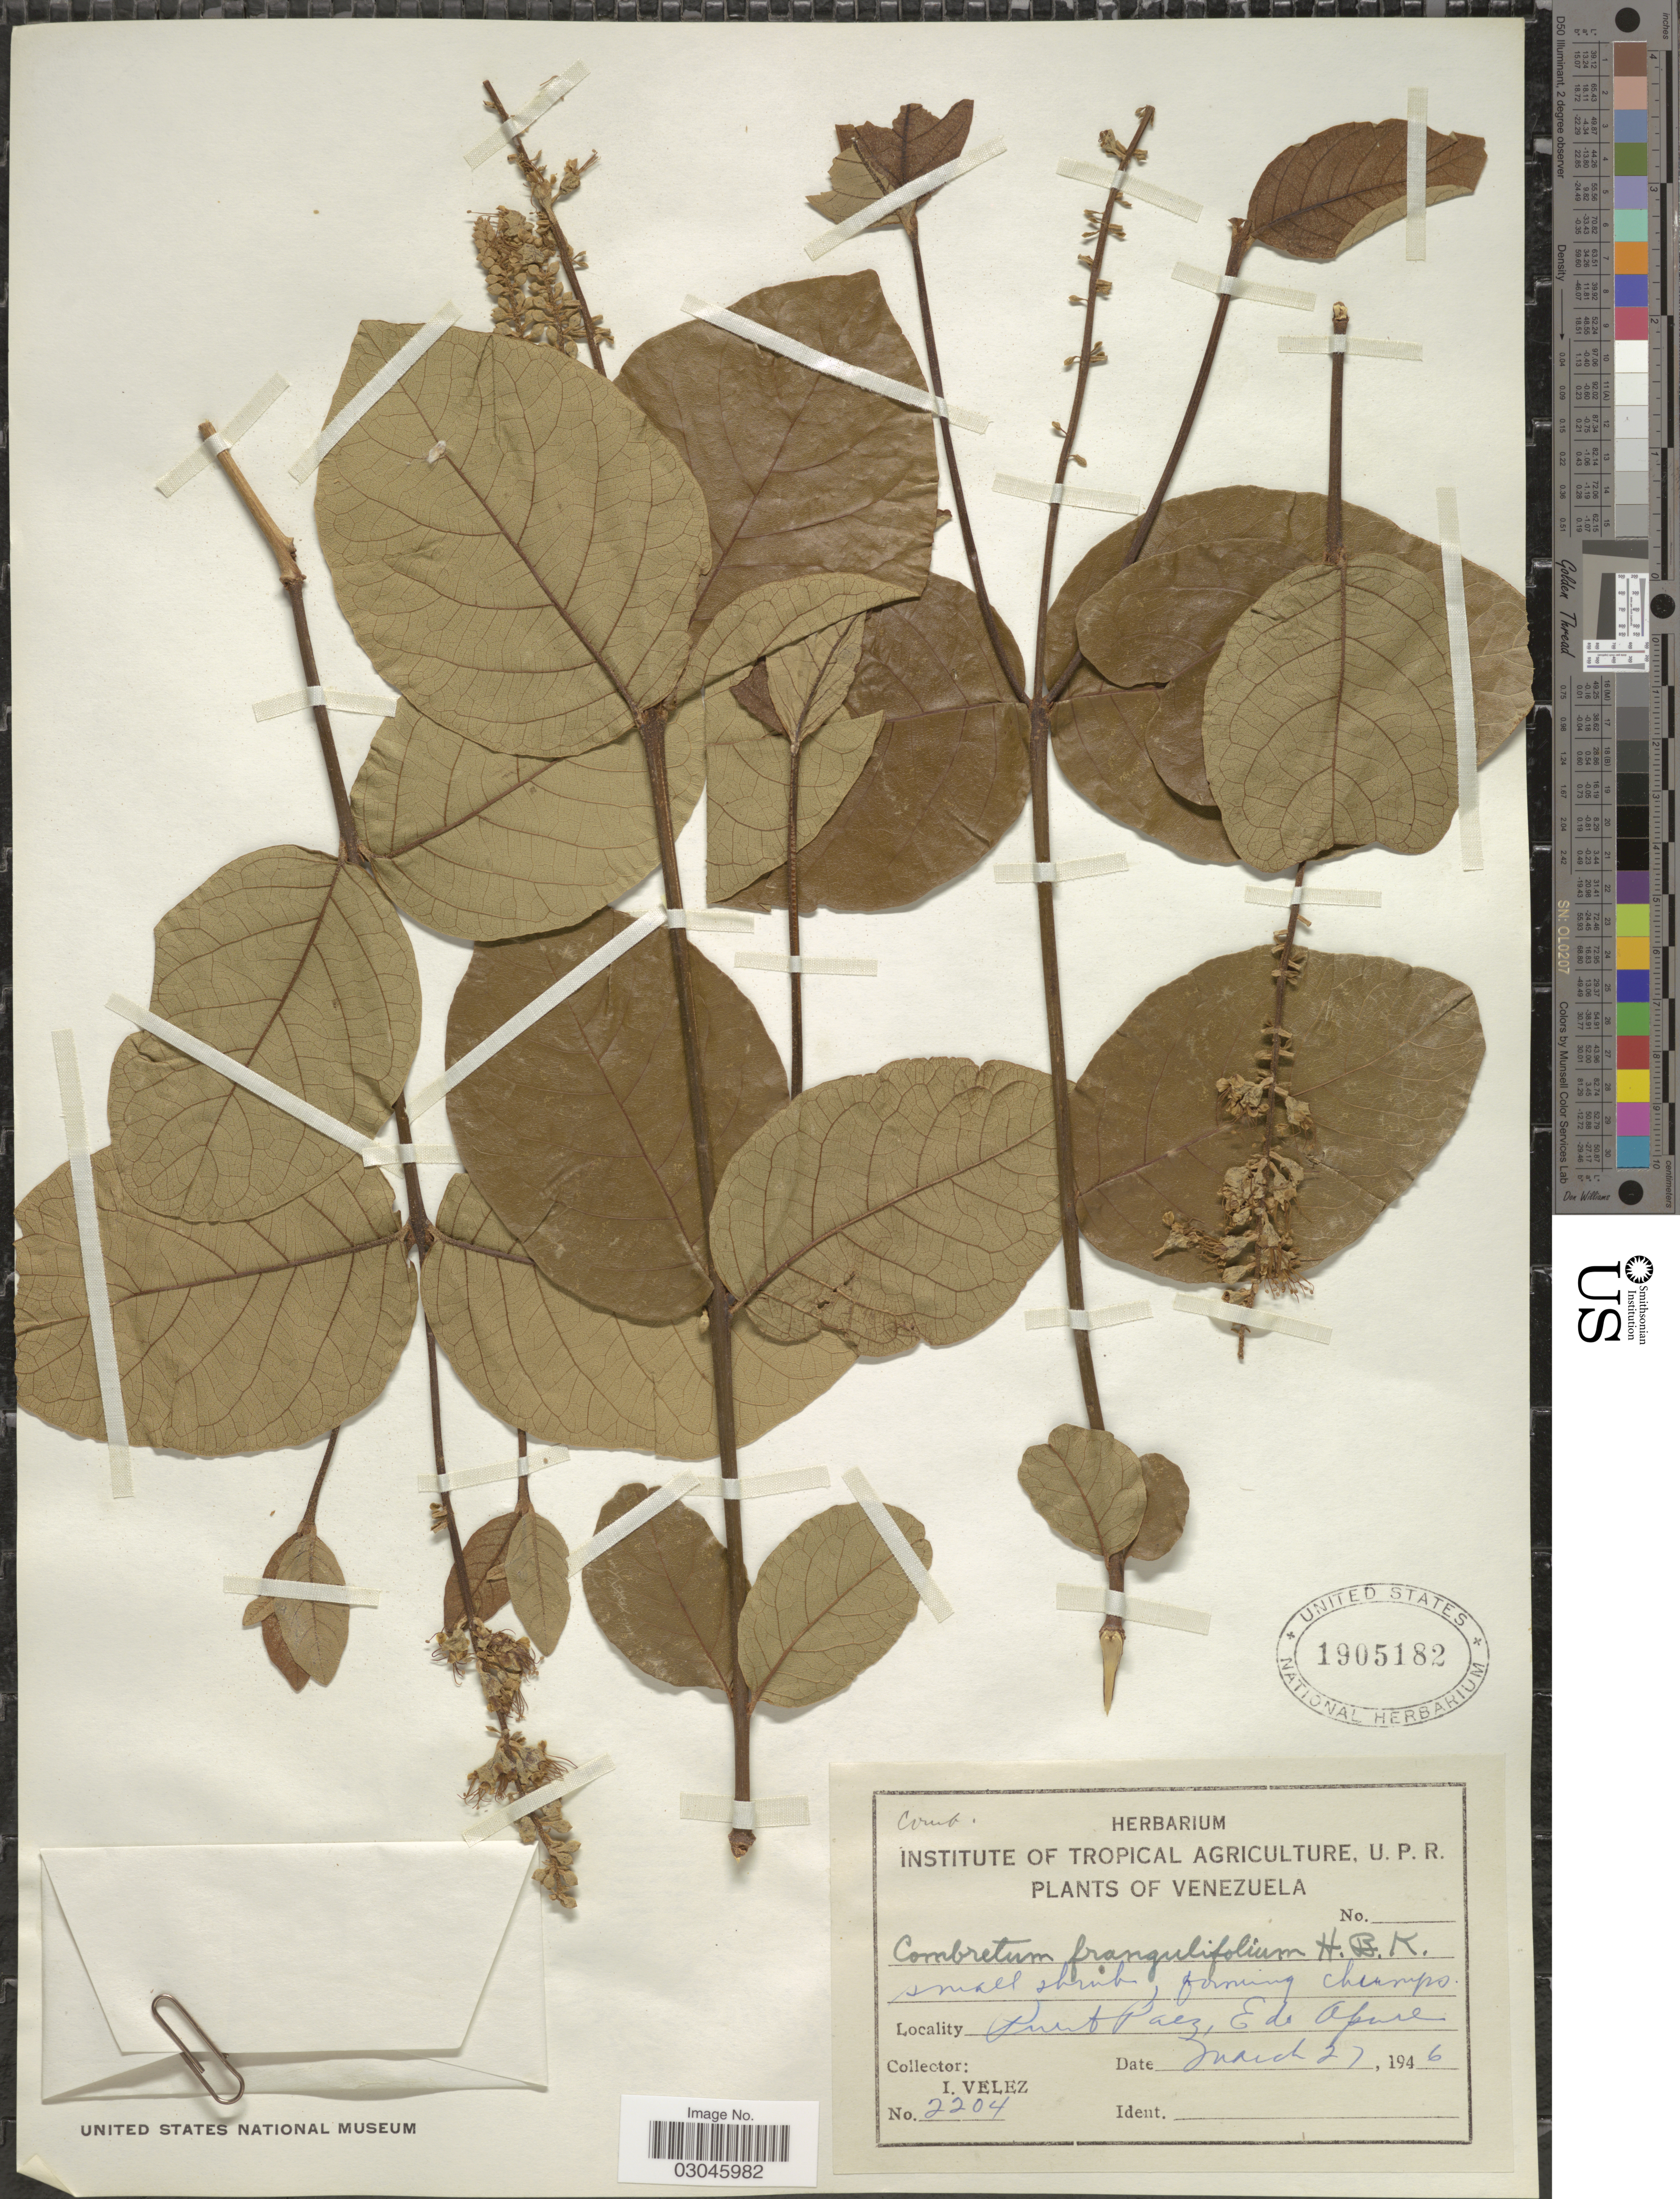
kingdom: Plantae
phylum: Tracheophyta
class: Magnoliopsida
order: Myrtales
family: Combretaceae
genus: Combretum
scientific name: Combretum frangulifolium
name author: Kunth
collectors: I. Velez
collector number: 2204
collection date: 1946-03-27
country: Venezuela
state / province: Apure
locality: Puerto Paez.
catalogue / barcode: US 1905182